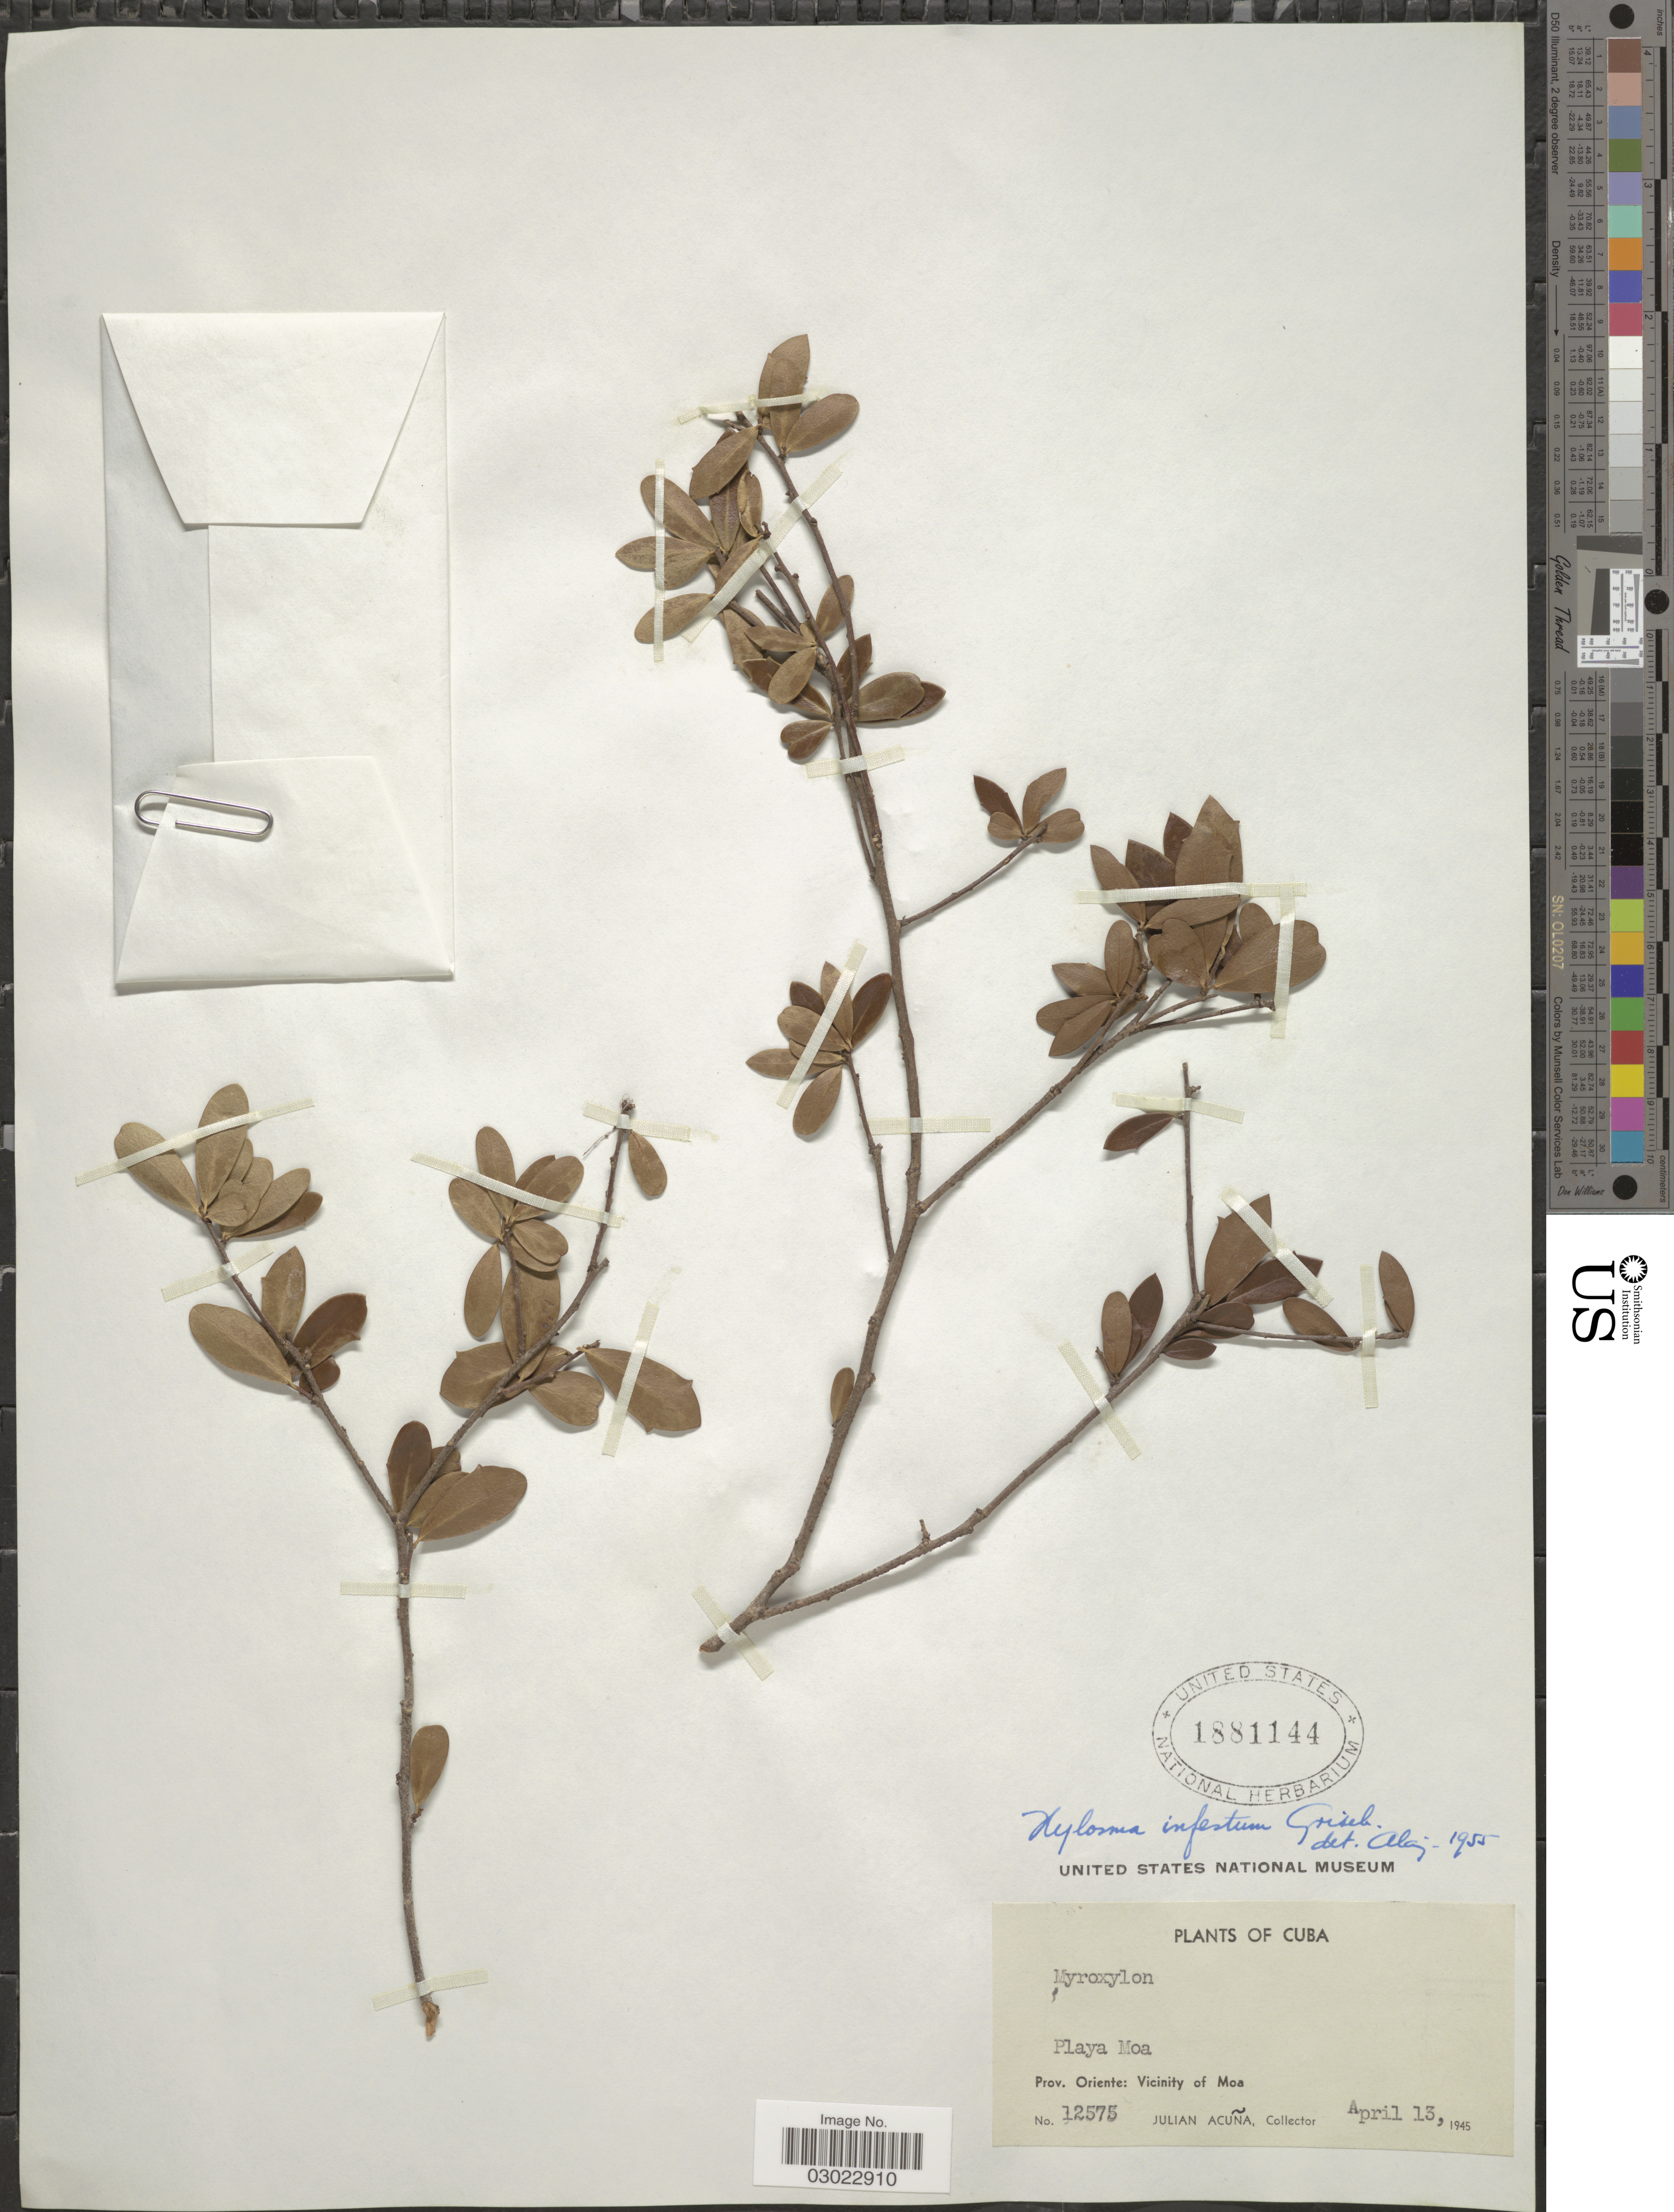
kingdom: Plantae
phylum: Tracheophyta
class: Magnoliopsida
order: Malpighiales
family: Salicaceae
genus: Xylosma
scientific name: Xylosma infesta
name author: Griseb.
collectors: R. Acuña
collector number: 12575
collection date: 1945-04-13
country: Cuba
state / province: Oriente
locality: Vicinity of Moa. Playa Moa.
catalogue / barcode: US 1881144